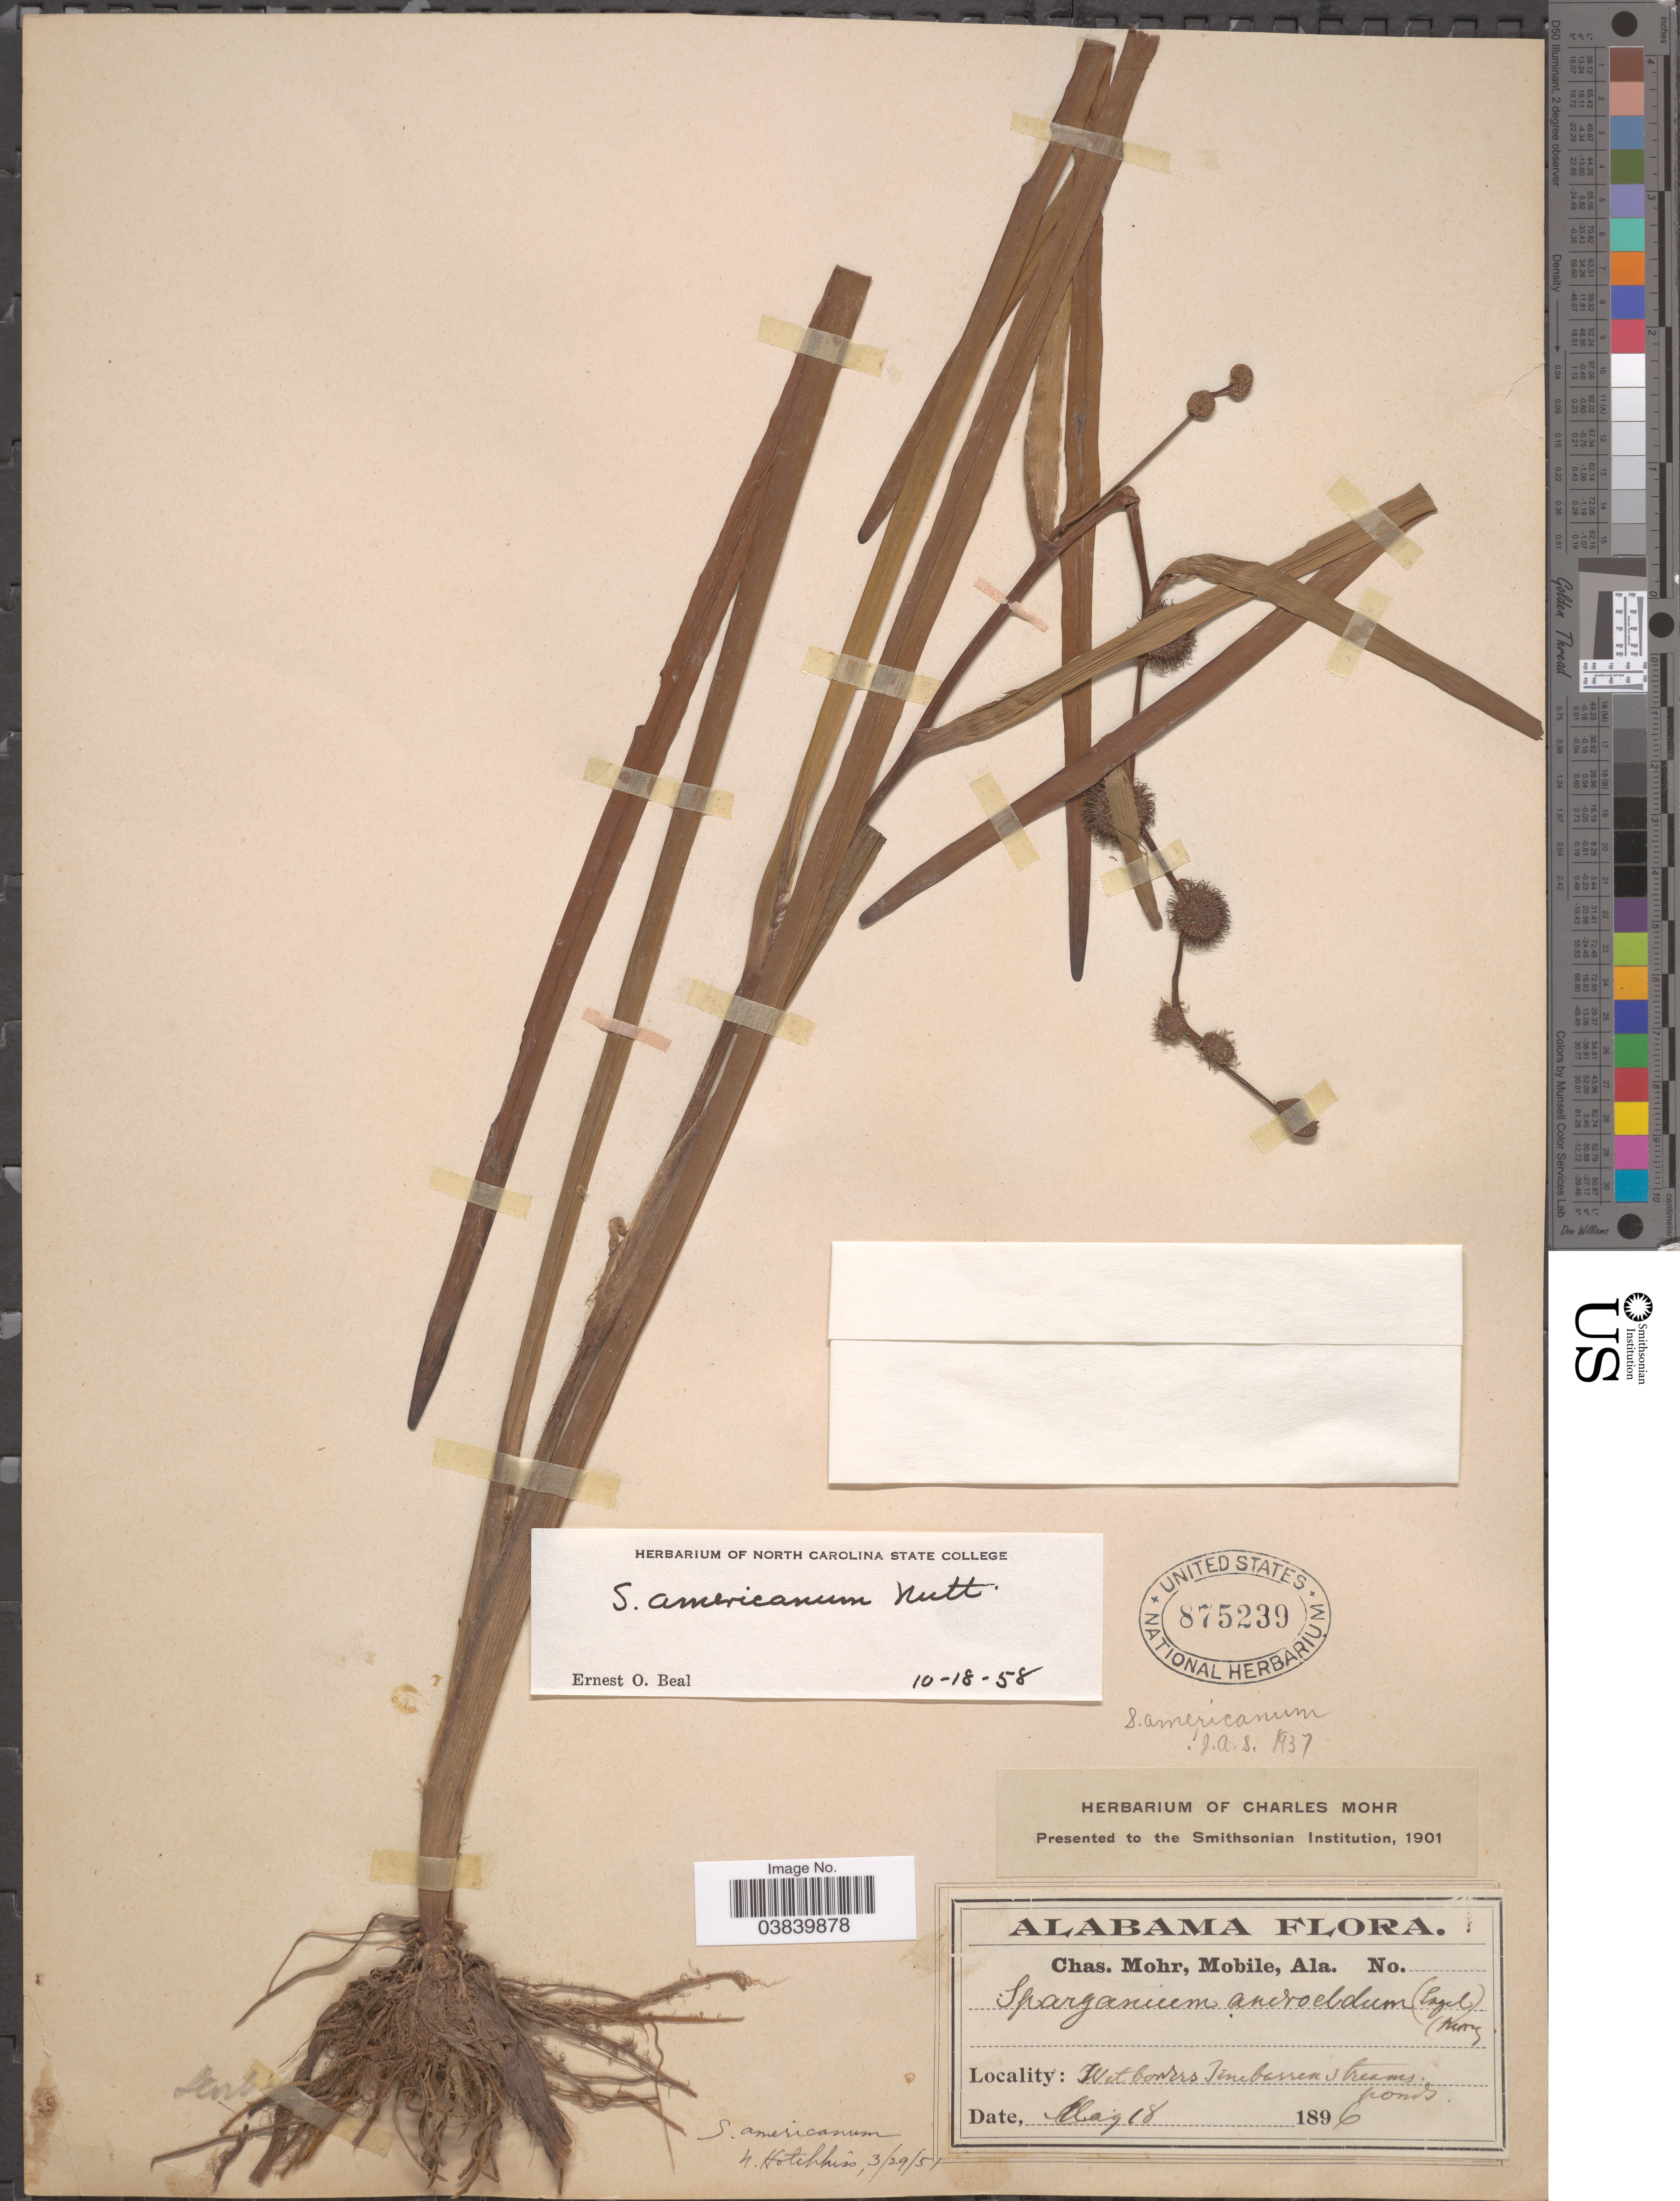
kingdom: Plantae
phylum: Tracheophyta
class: Liliopsida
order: Poales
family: Typhaceae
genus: Sparganium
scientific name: Sparganium americanum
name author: Nutt.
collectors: Mohr, C. T. (herbarium)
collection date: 1896-05-18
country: United States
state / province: Alabama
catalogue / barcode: US 875239